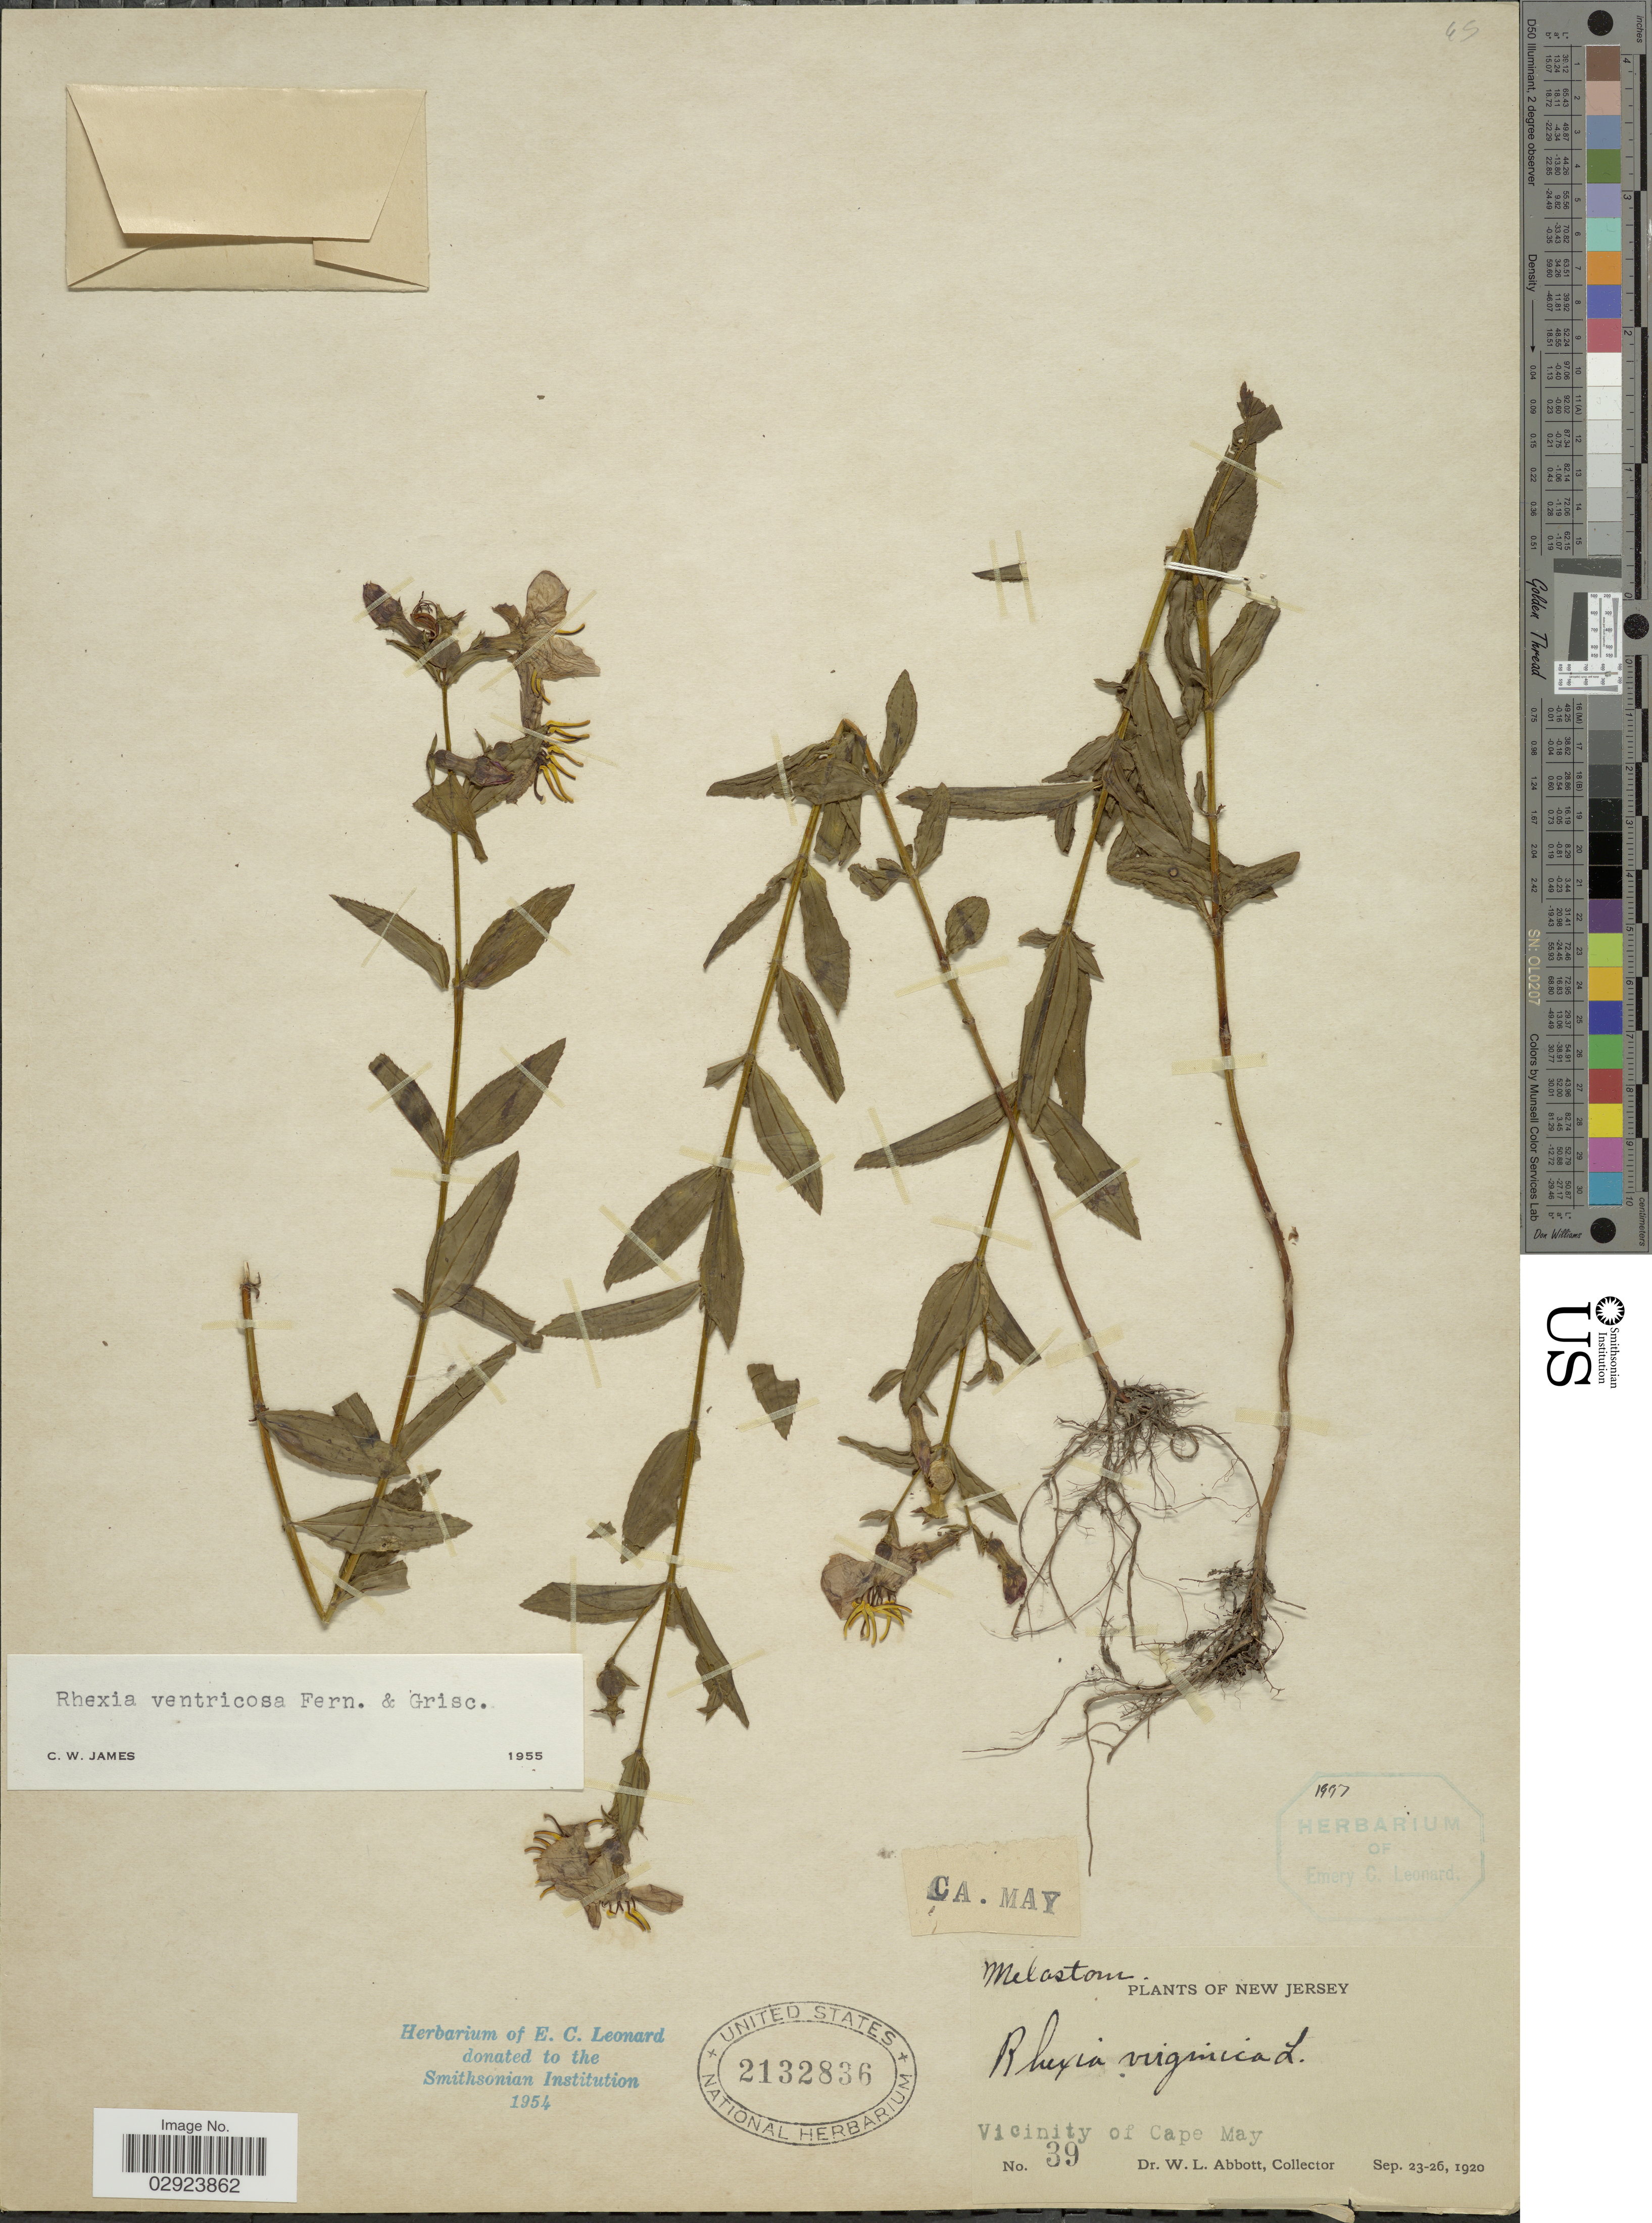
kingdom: Plantae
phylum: Tracheophyta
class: Magnoliopsida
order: Myrtales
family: Melastomataceae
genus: Rhexia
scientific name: Rhexia ventricosa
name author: Fernald & Griscom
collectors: W. L. Abbott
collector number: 39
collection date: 1920-09-23/1920-09-26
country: United States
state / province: New Jersey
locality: Vicinity of Cape May.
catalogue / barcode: US 2132836